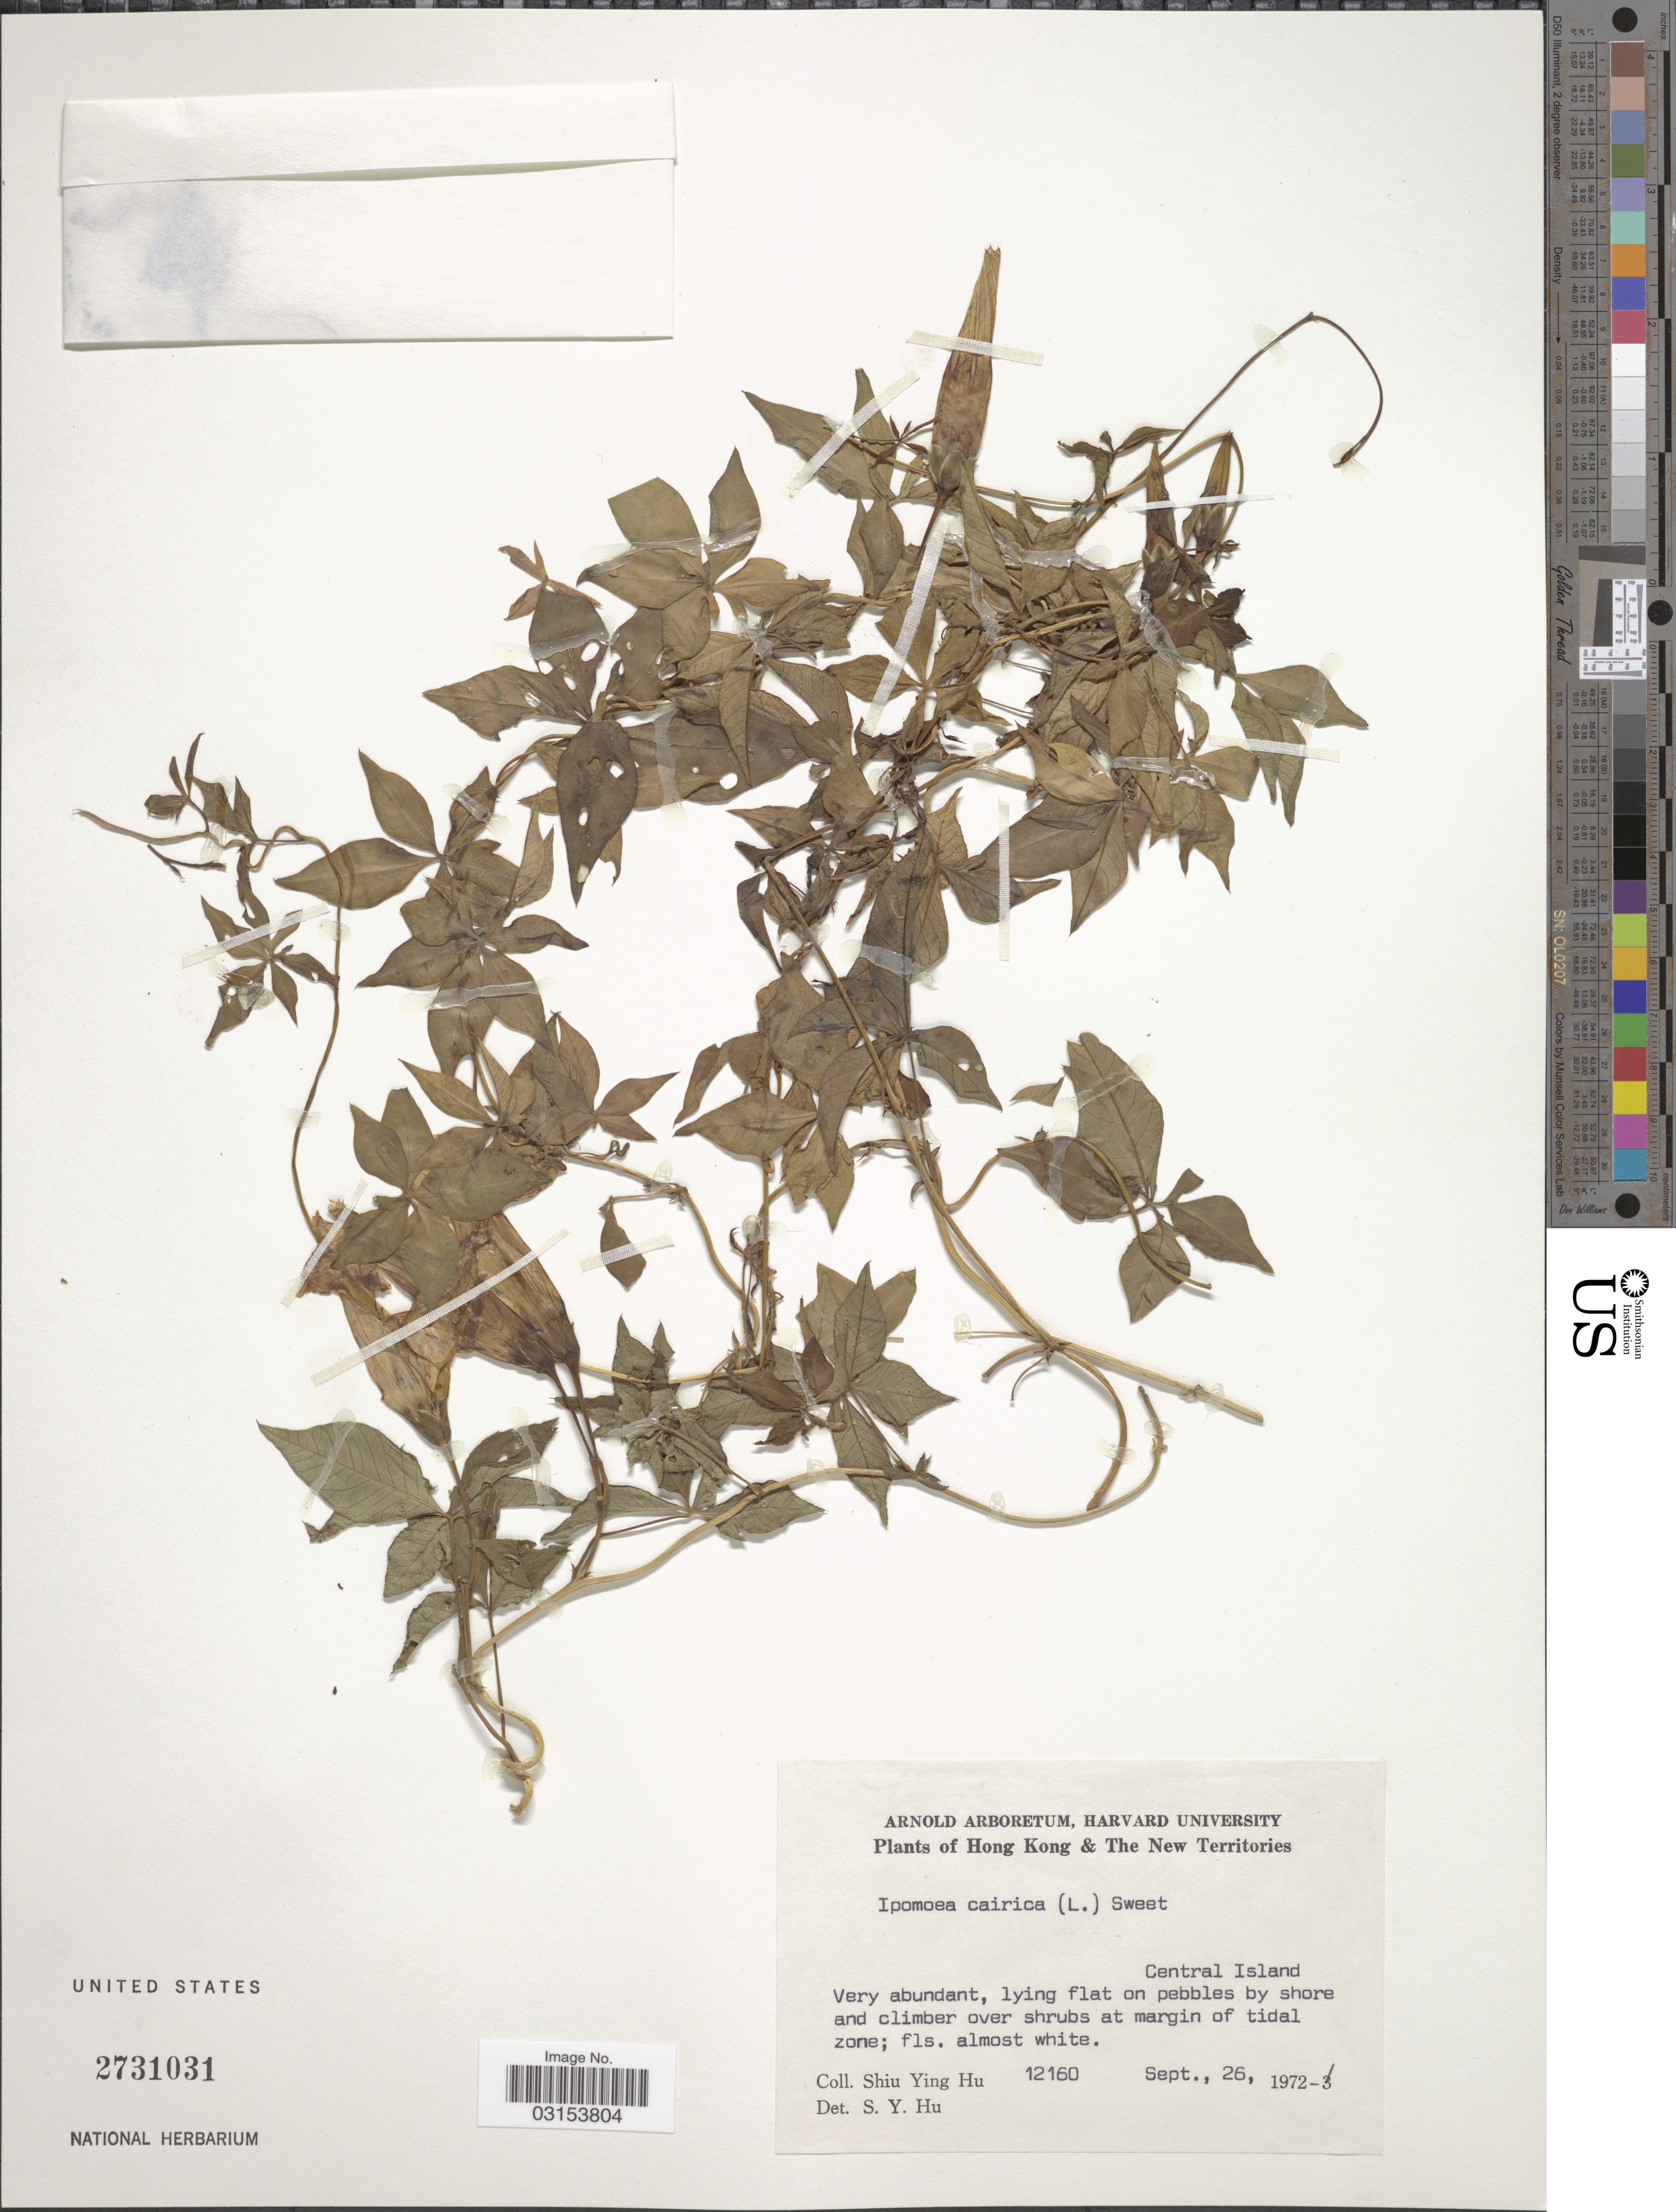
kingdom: Plantae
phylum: Tracheophyta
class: Magnoliopsida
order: Solanales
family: Convolvulaceae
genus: Ipomoea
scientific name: Ipomoea cairica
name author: (L.) Sweet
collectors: S. Y. Hu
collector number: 12160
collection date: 1972-09-26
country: China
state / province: Hong Kong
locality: The New Territories. Central Island.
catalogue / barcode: US 2731031